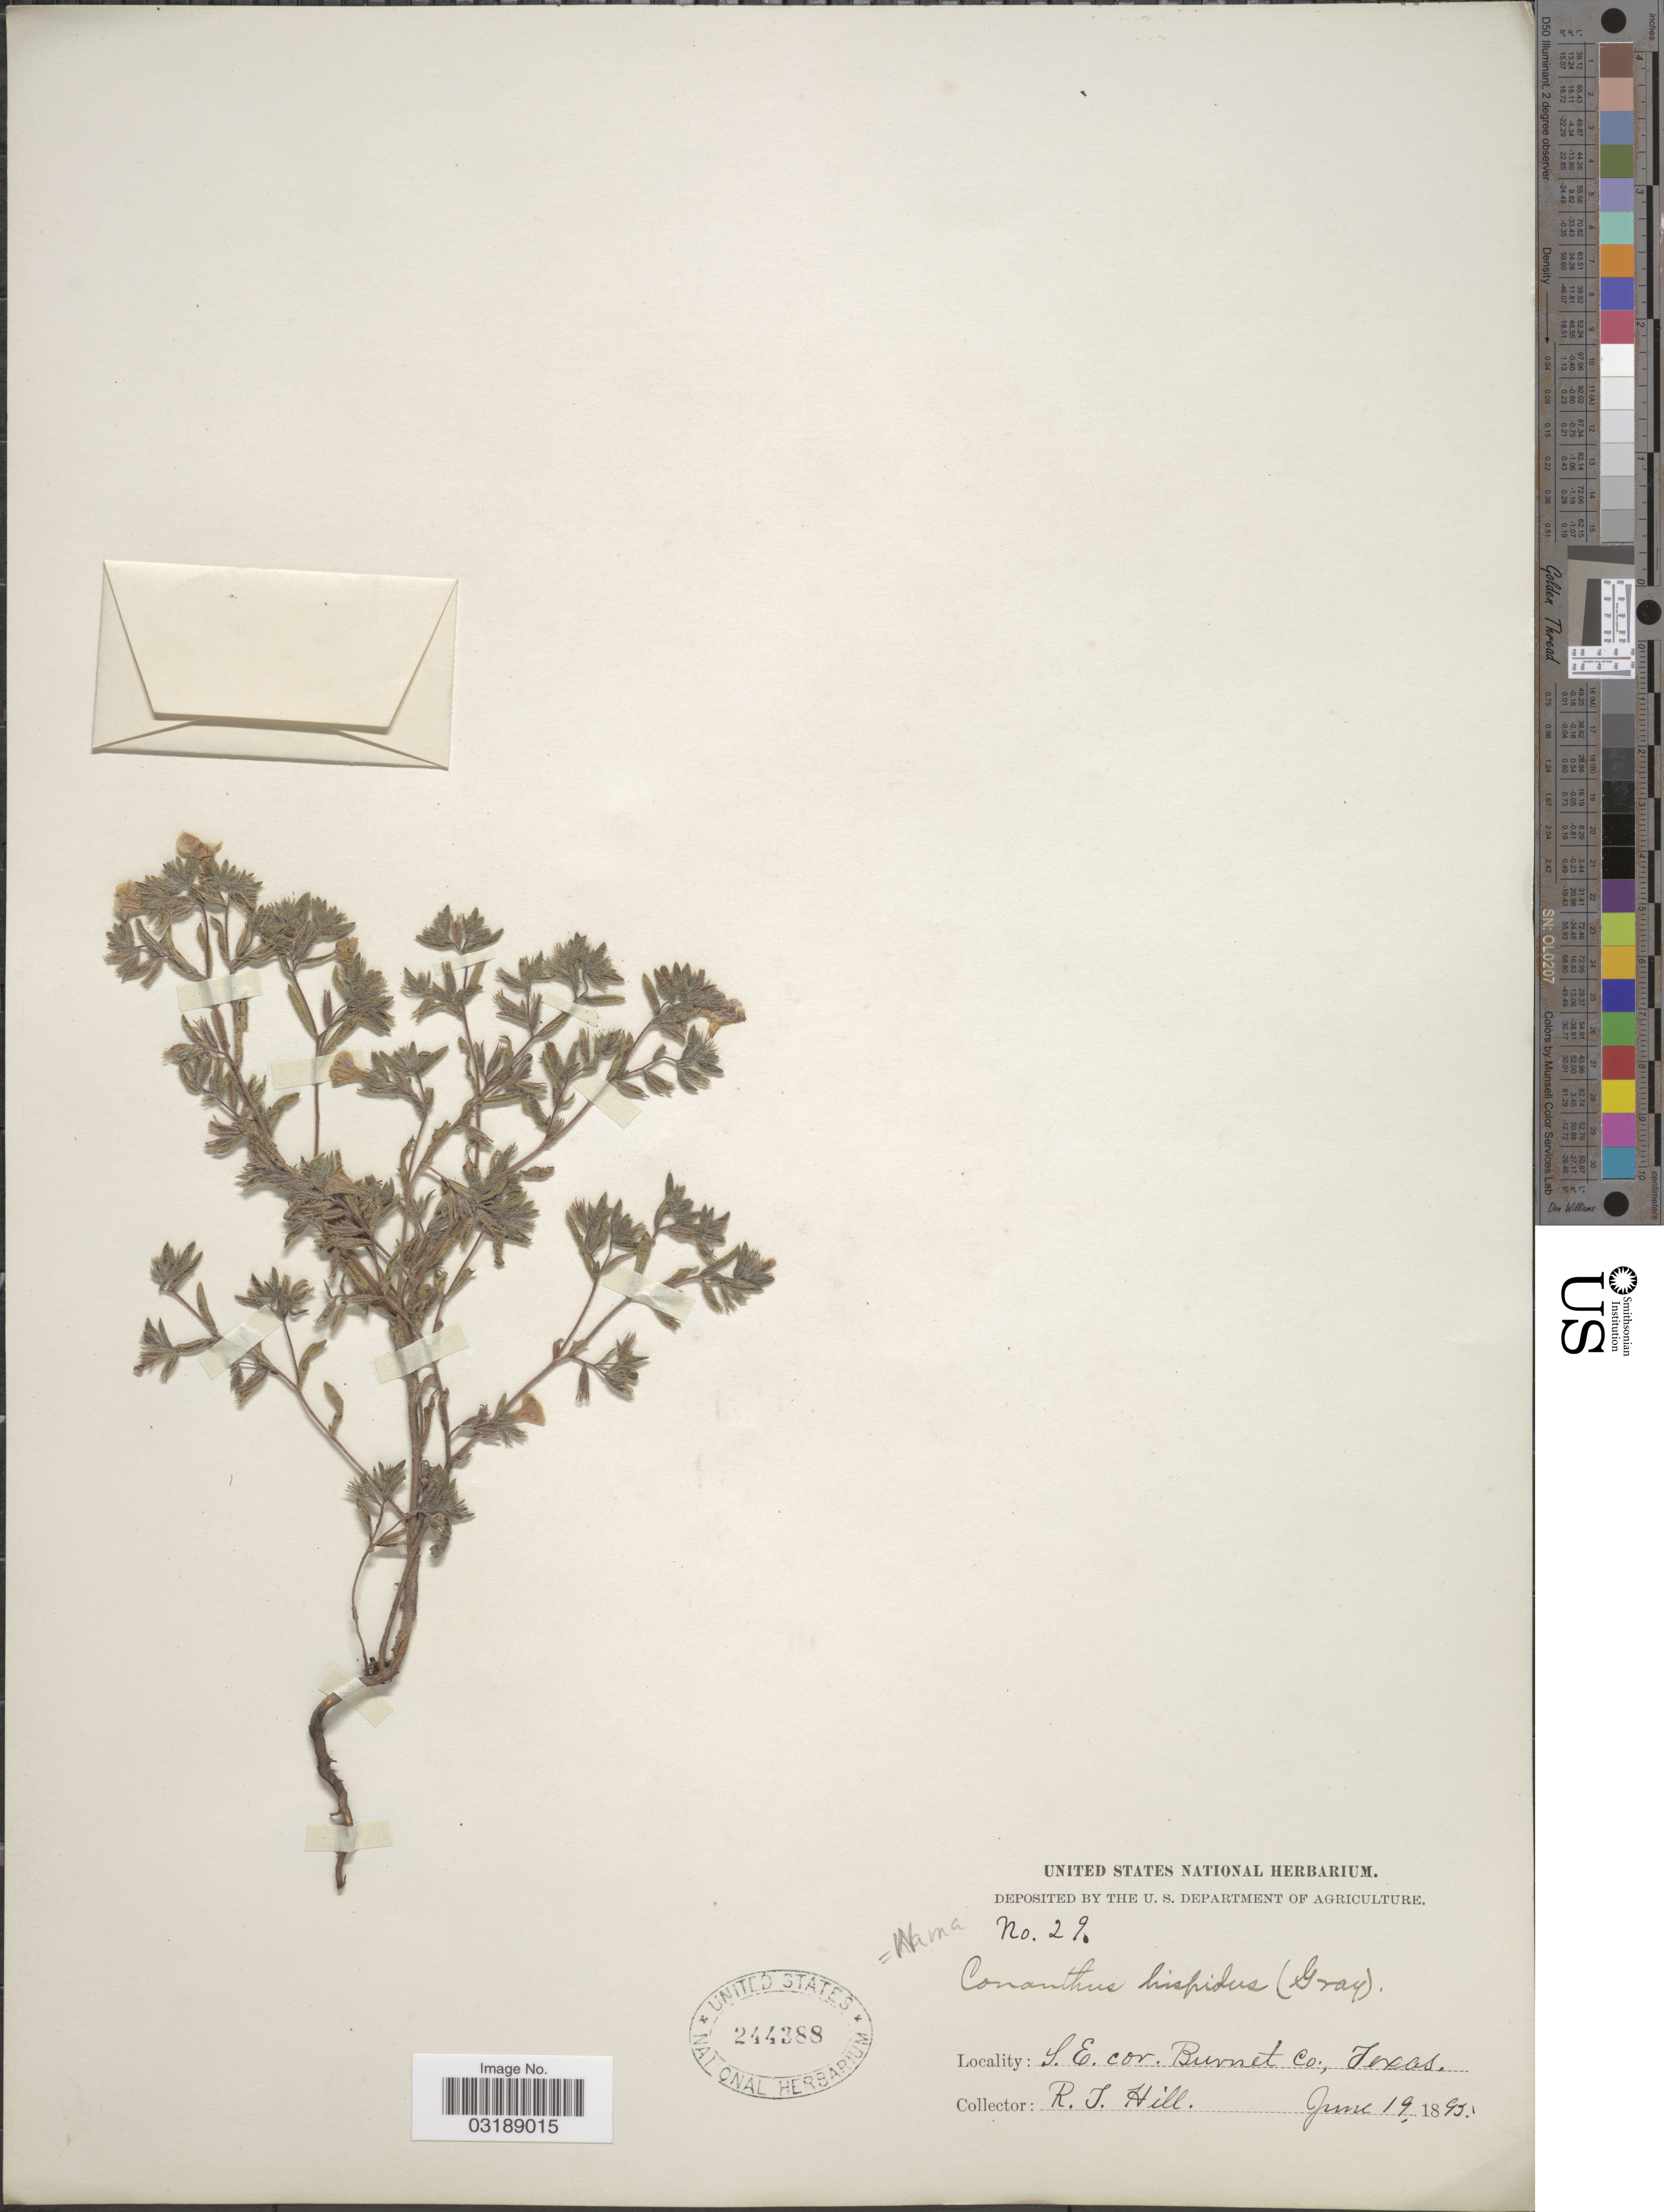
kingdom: Plantae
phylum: Tracheophyta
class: Magnoliopsida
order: Boraginales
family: Namaceae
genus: Nama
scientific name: Nama hispida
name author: A. Gray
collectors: R. Hill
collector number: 29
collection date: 1895-06-19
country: United States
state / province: Texas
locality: S.E. cor. Burnet Co.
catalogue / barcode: US 244388